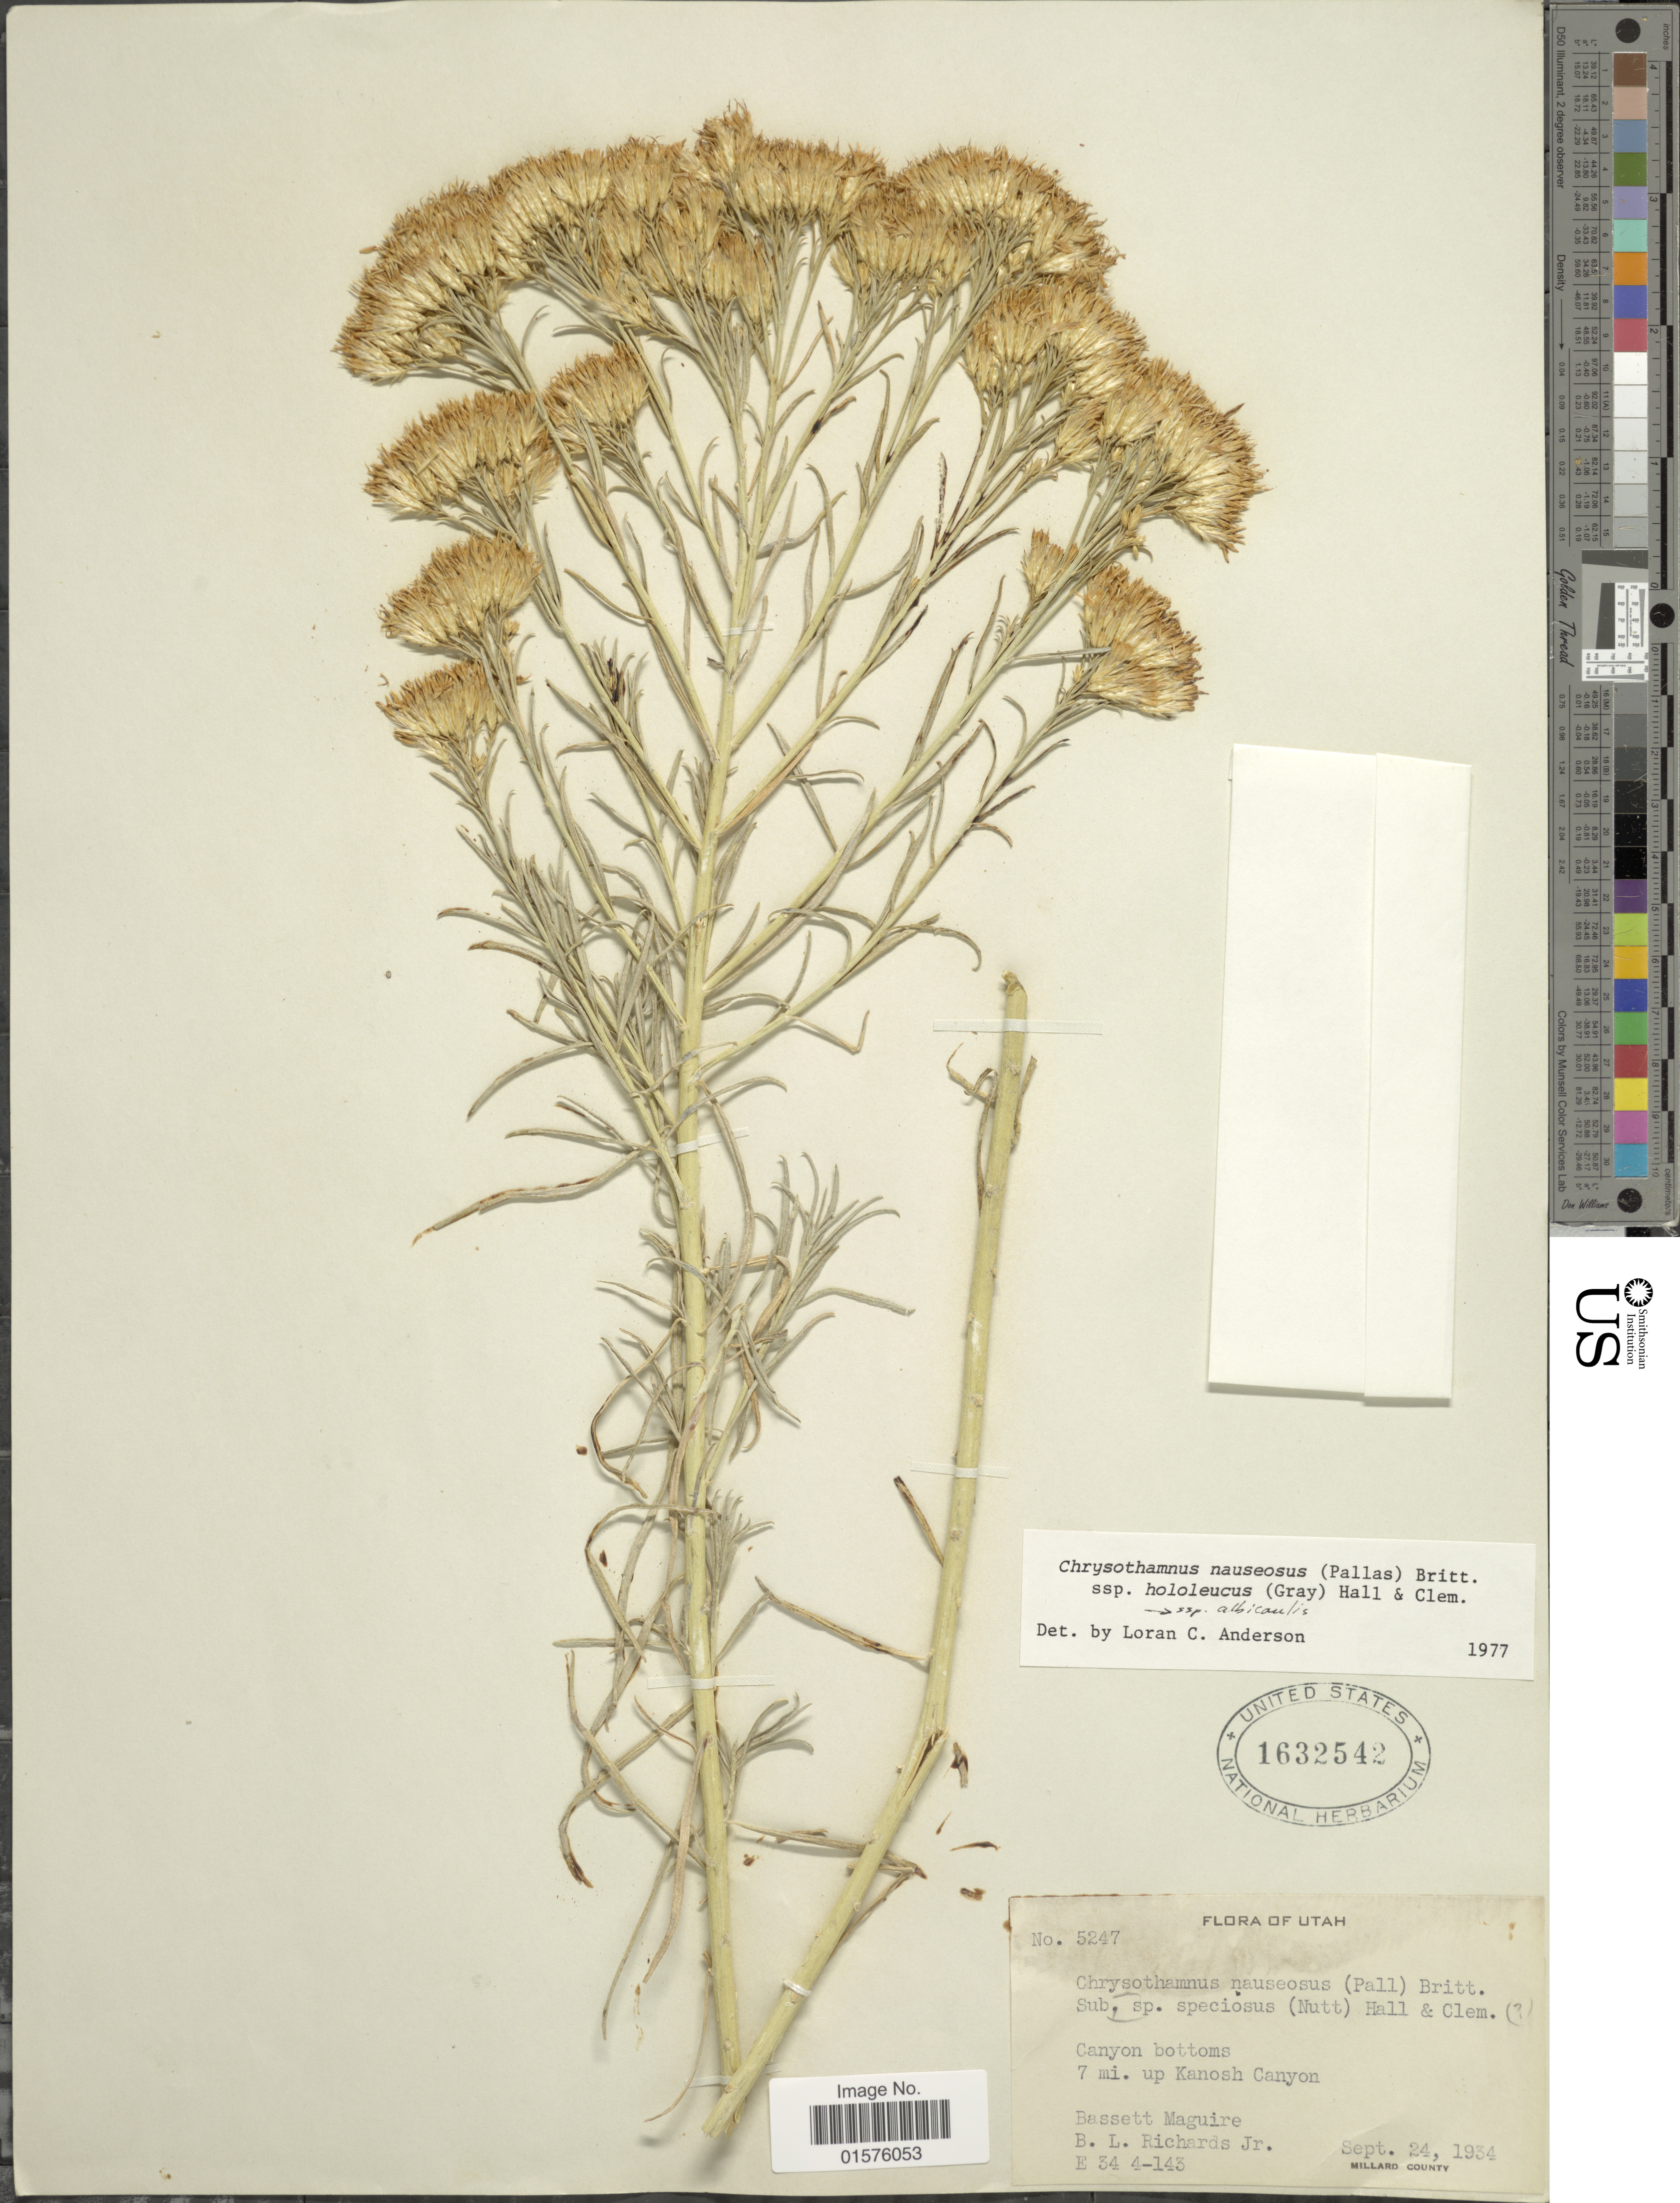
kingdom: Plantae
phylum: Tracheophyta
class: Magnoliopsida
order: Asterales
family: Asteraceae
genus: Ericameria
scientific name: Ericameria nauseosa var. hololeuca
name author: (A. Gray) G.L. Nesom & G.I. Baird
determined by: Urbatsch, Lowell E., Curator (LSU), Louisiana State University (UNITED STATES)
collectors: B. Maguire & B. Richards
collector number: E34 4-143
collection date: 1934-09-24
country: United States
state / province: Utah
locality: Canyon bottoms, 7 mi. up Kanosh Canyon. Millard County.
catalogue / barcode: US 1632542